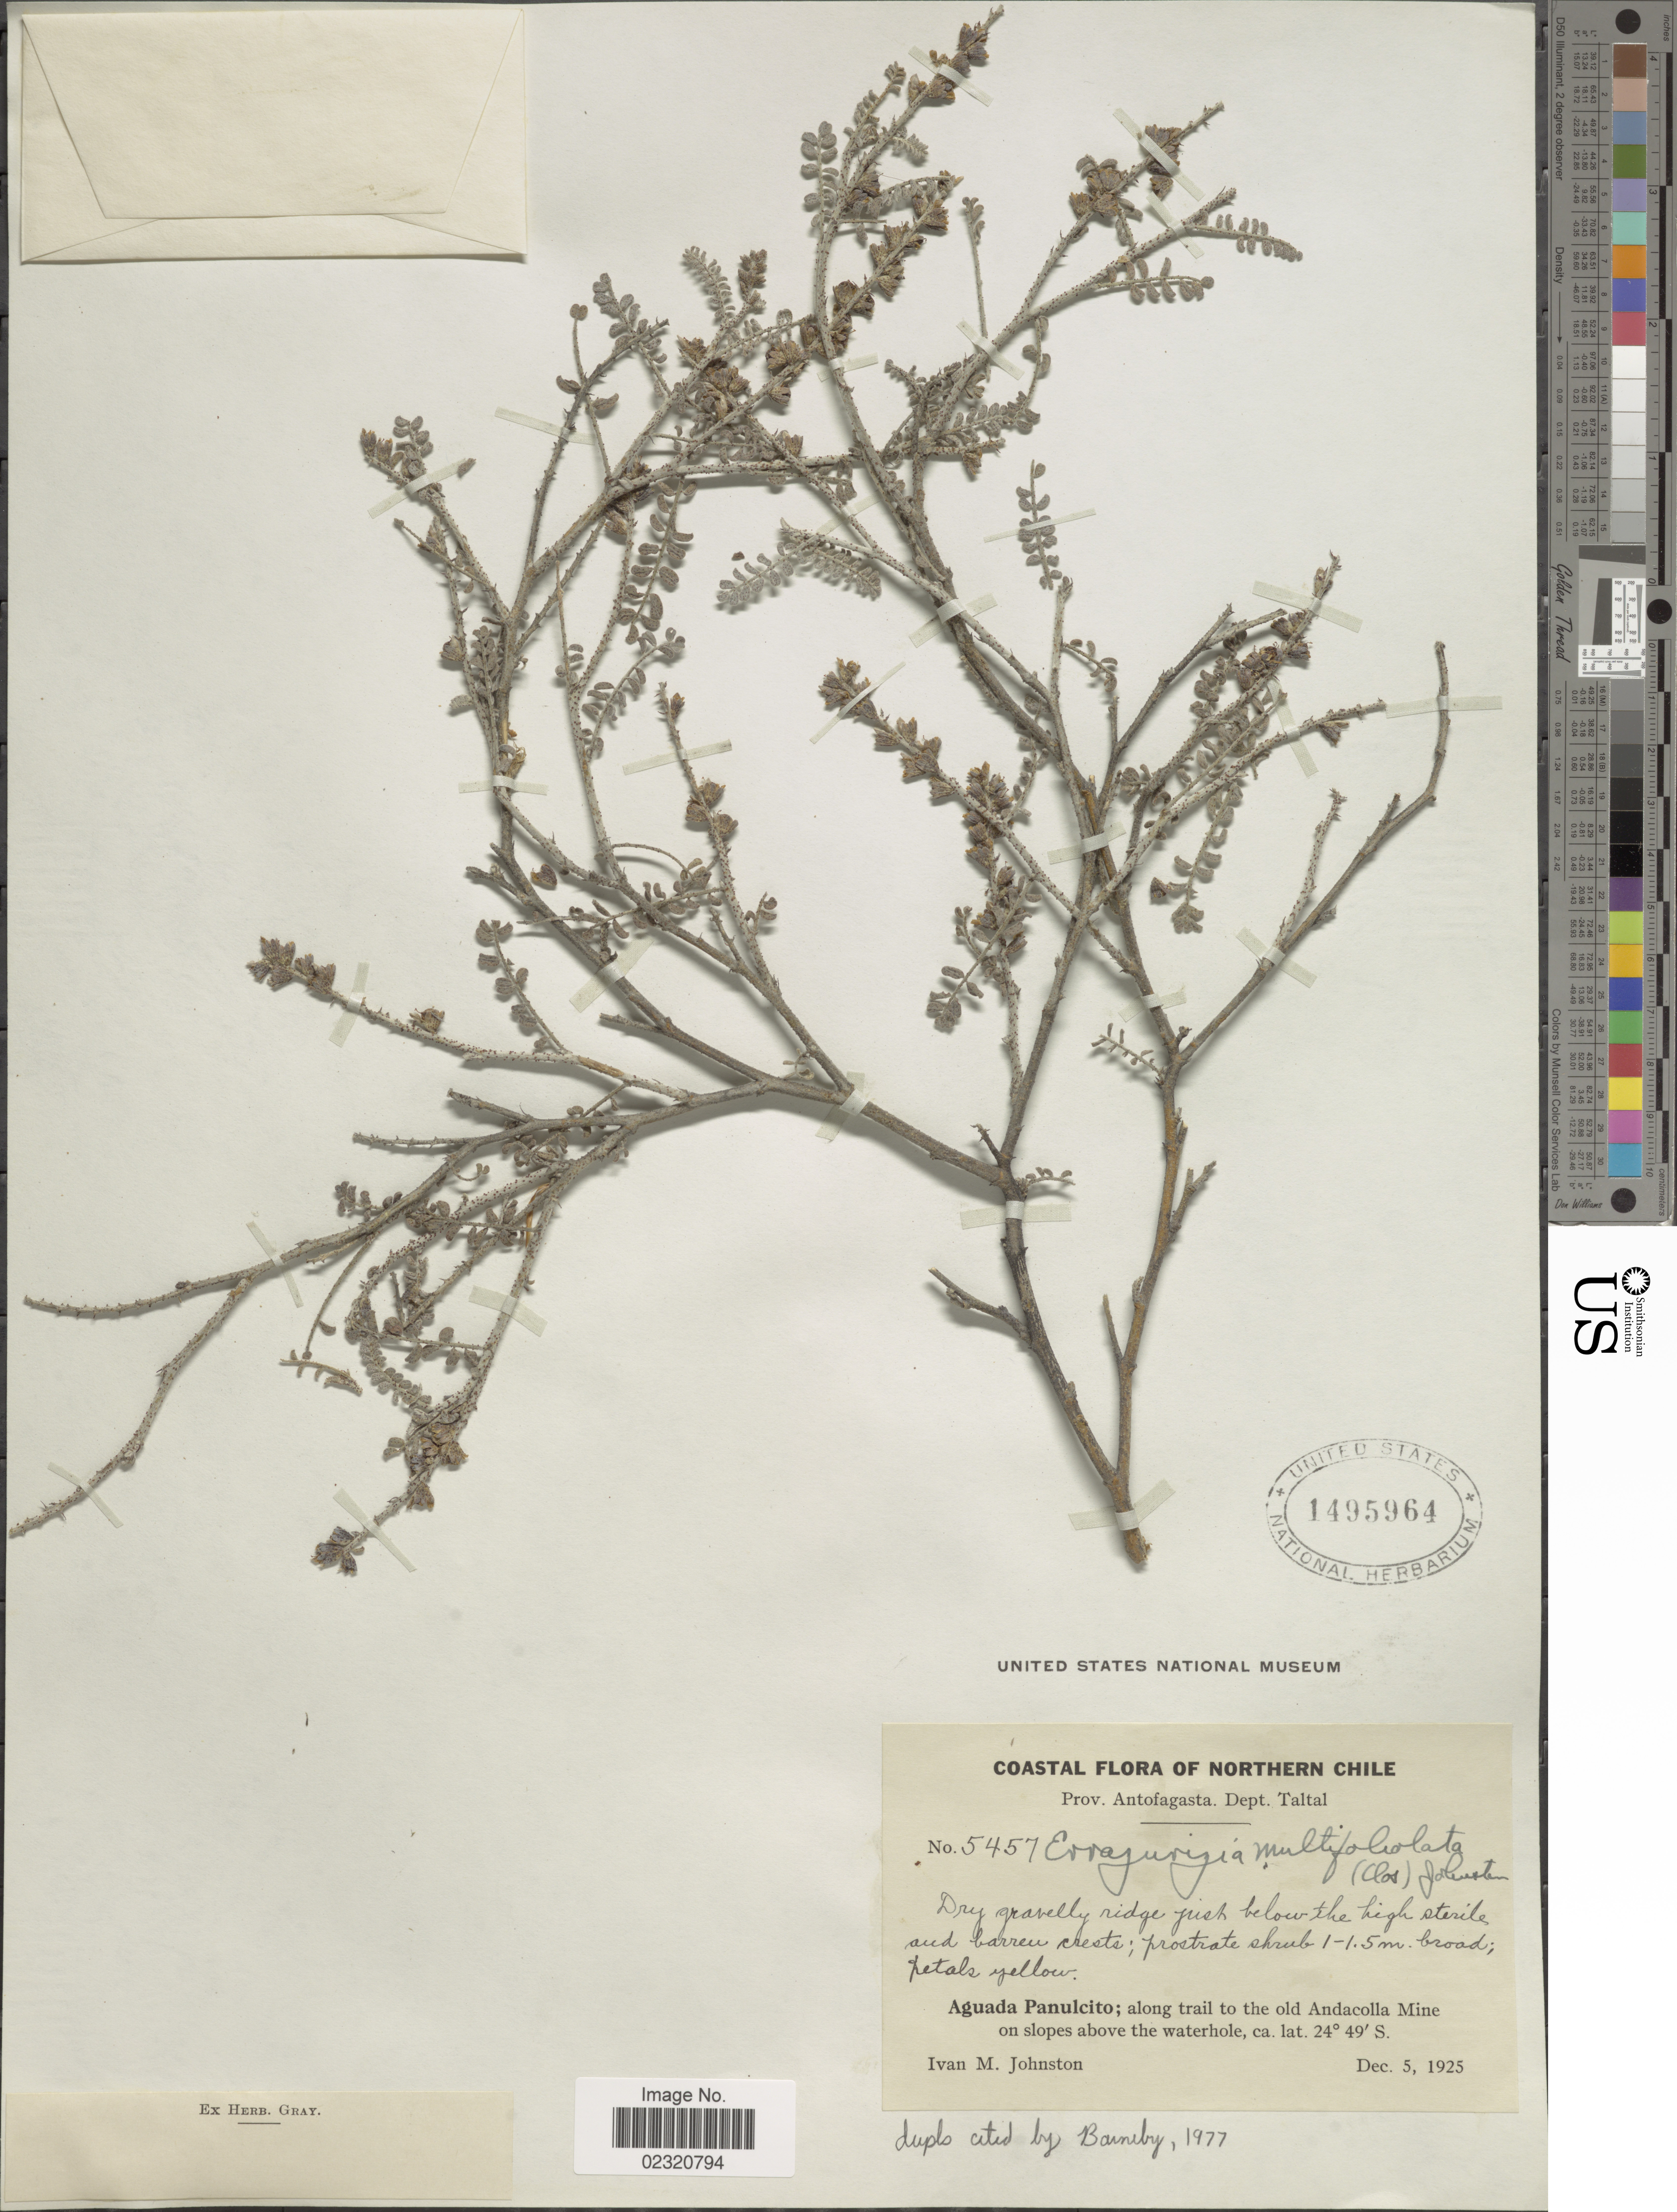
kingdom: Plantae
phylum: Tracheophyta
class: Magnoliopsida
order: Fabales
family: Fabaceae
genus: Errazurizia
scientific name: Errazurizia multifoliolata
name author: (Clos) I.M. Johnst.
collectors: I.M. Johnston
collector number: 5457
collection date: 1925-12-05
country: Chile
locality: Northern Chile, Aguada Panulcito; along trail to the old Andacolla Mine on slopes above the waterhole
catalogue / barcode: US 1495964